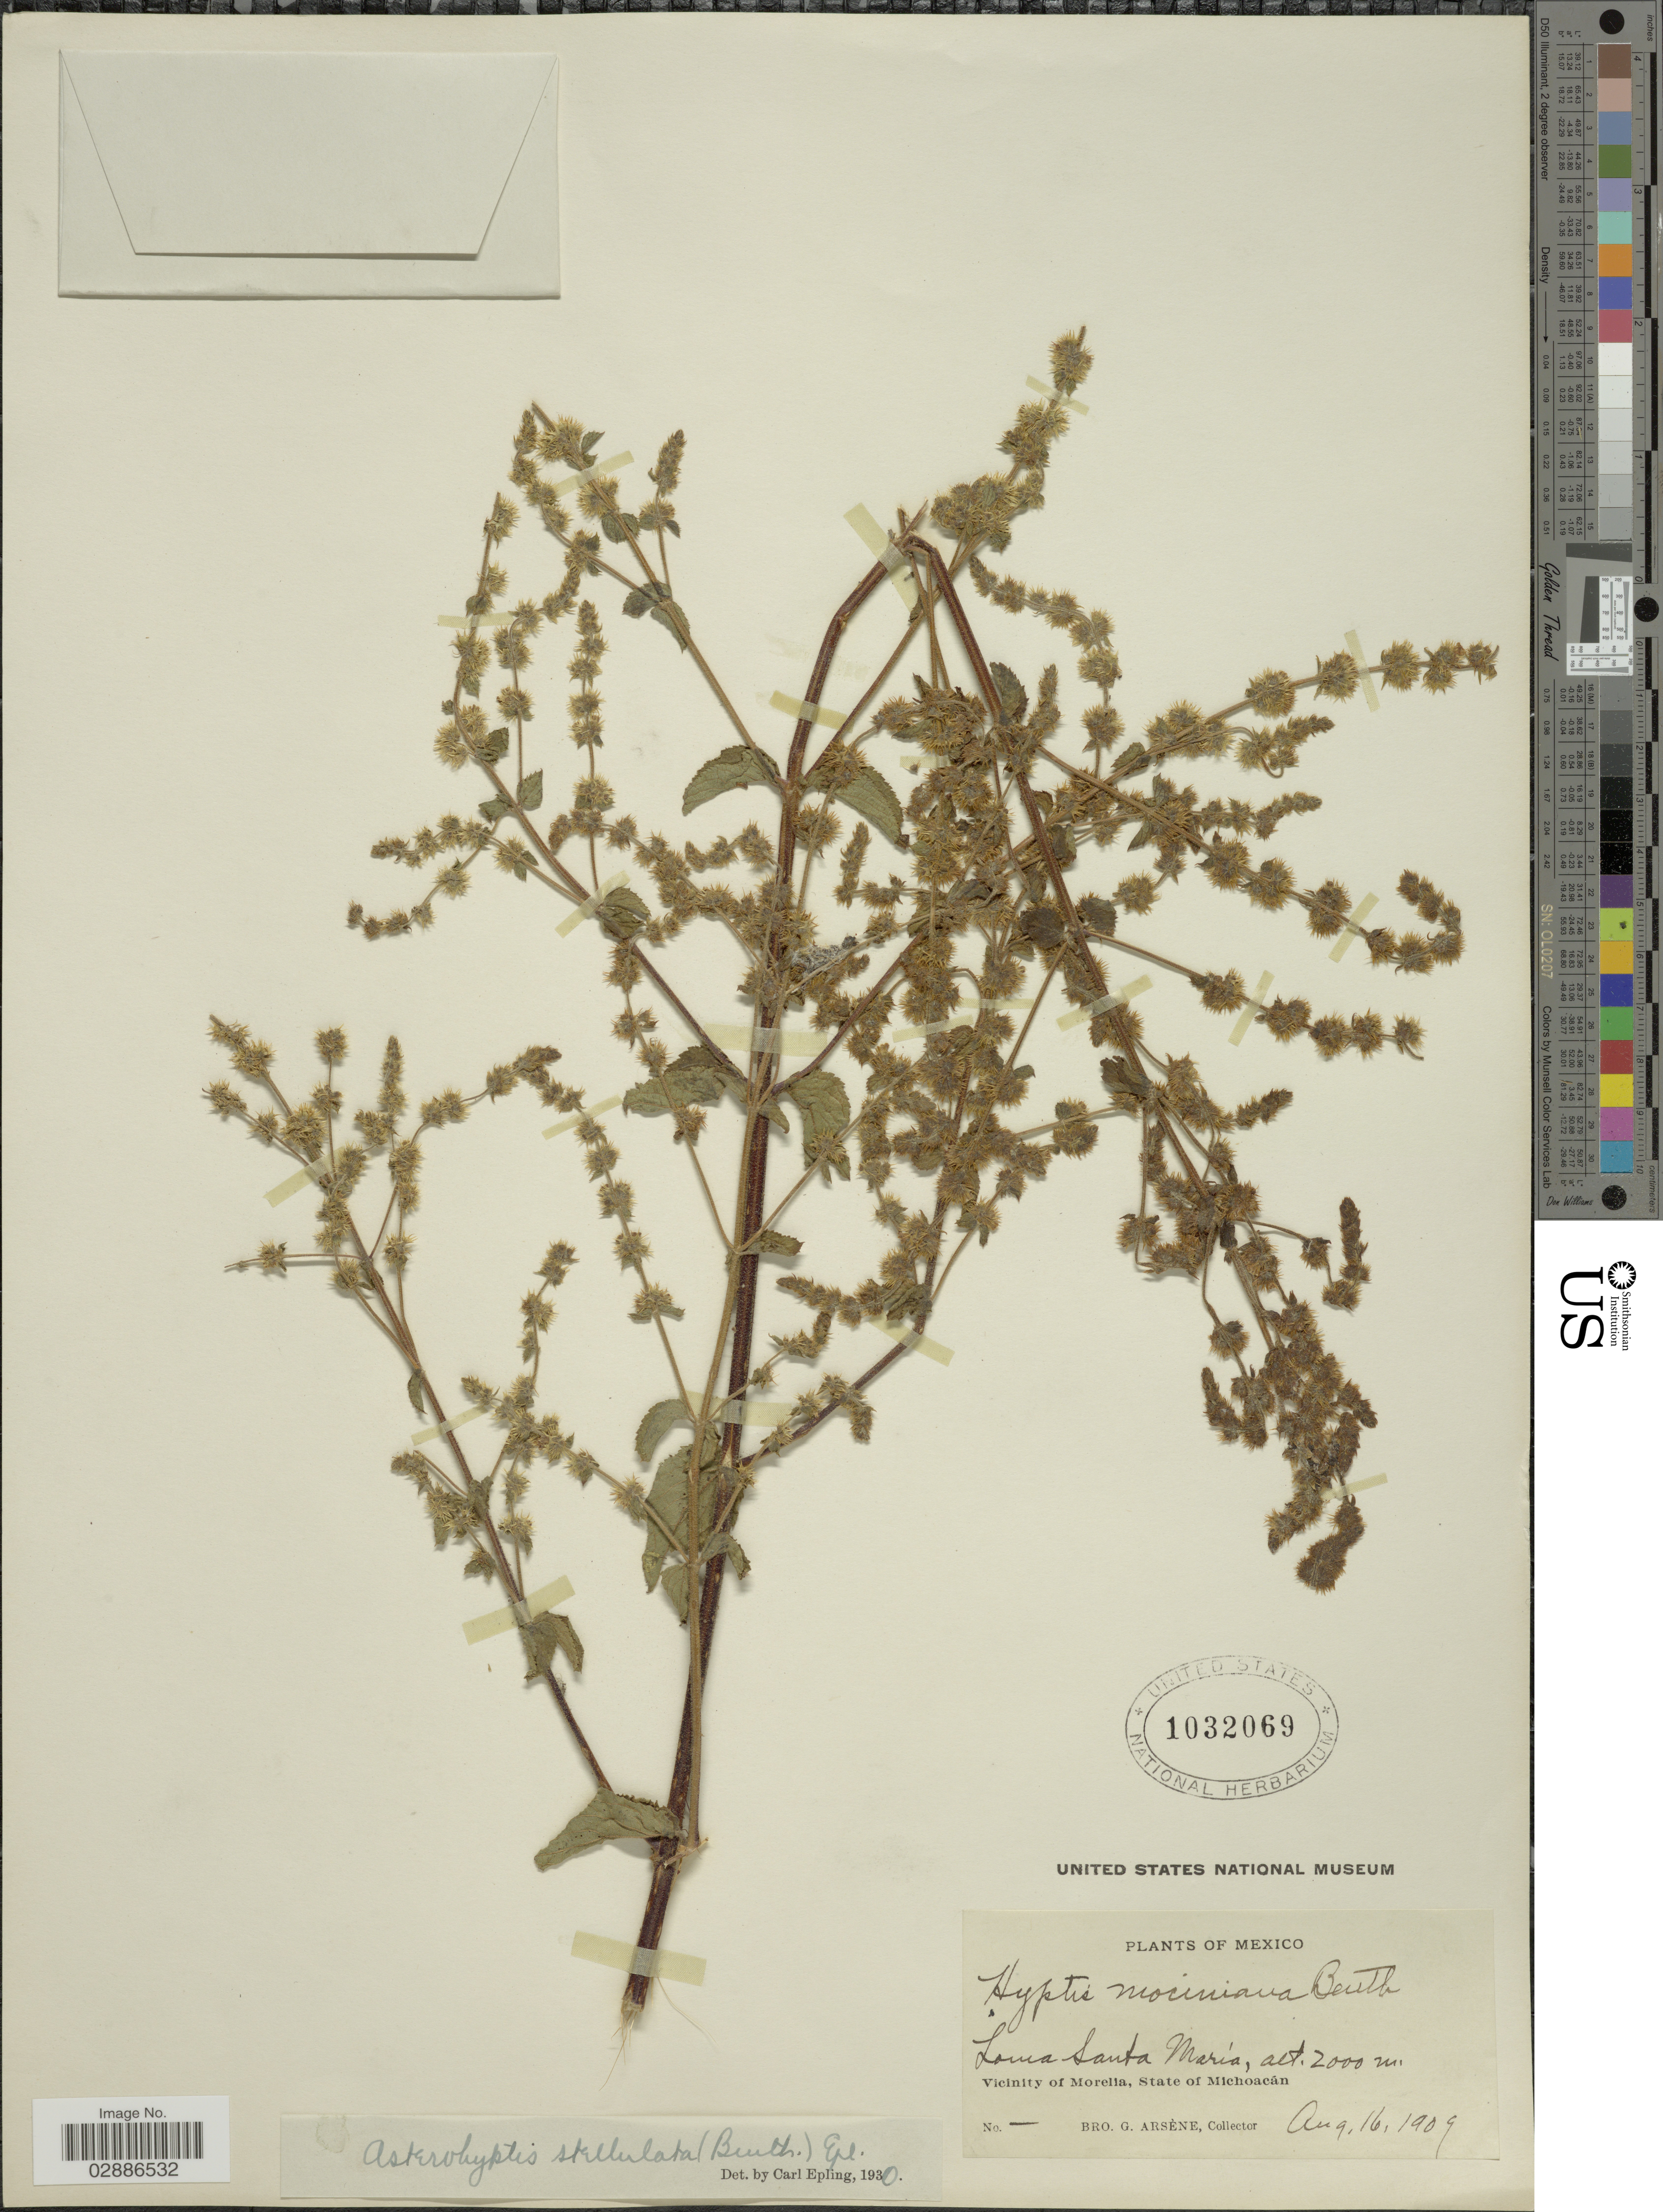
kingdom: Plantae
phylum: Tracheophyta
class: Magnoliopsida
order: Lamiales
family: Lamiaceae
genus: Asterohyptis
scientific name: Asterohyptis stellulata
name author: (Benth.) Epling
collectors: Bro. G. Arsène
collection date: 1909-08-16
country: Mexico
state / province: Michoacán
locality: Loma Santa María, Vicinity of Morelia, State of Michoacán.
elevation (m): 2000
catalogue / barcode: US 1032069